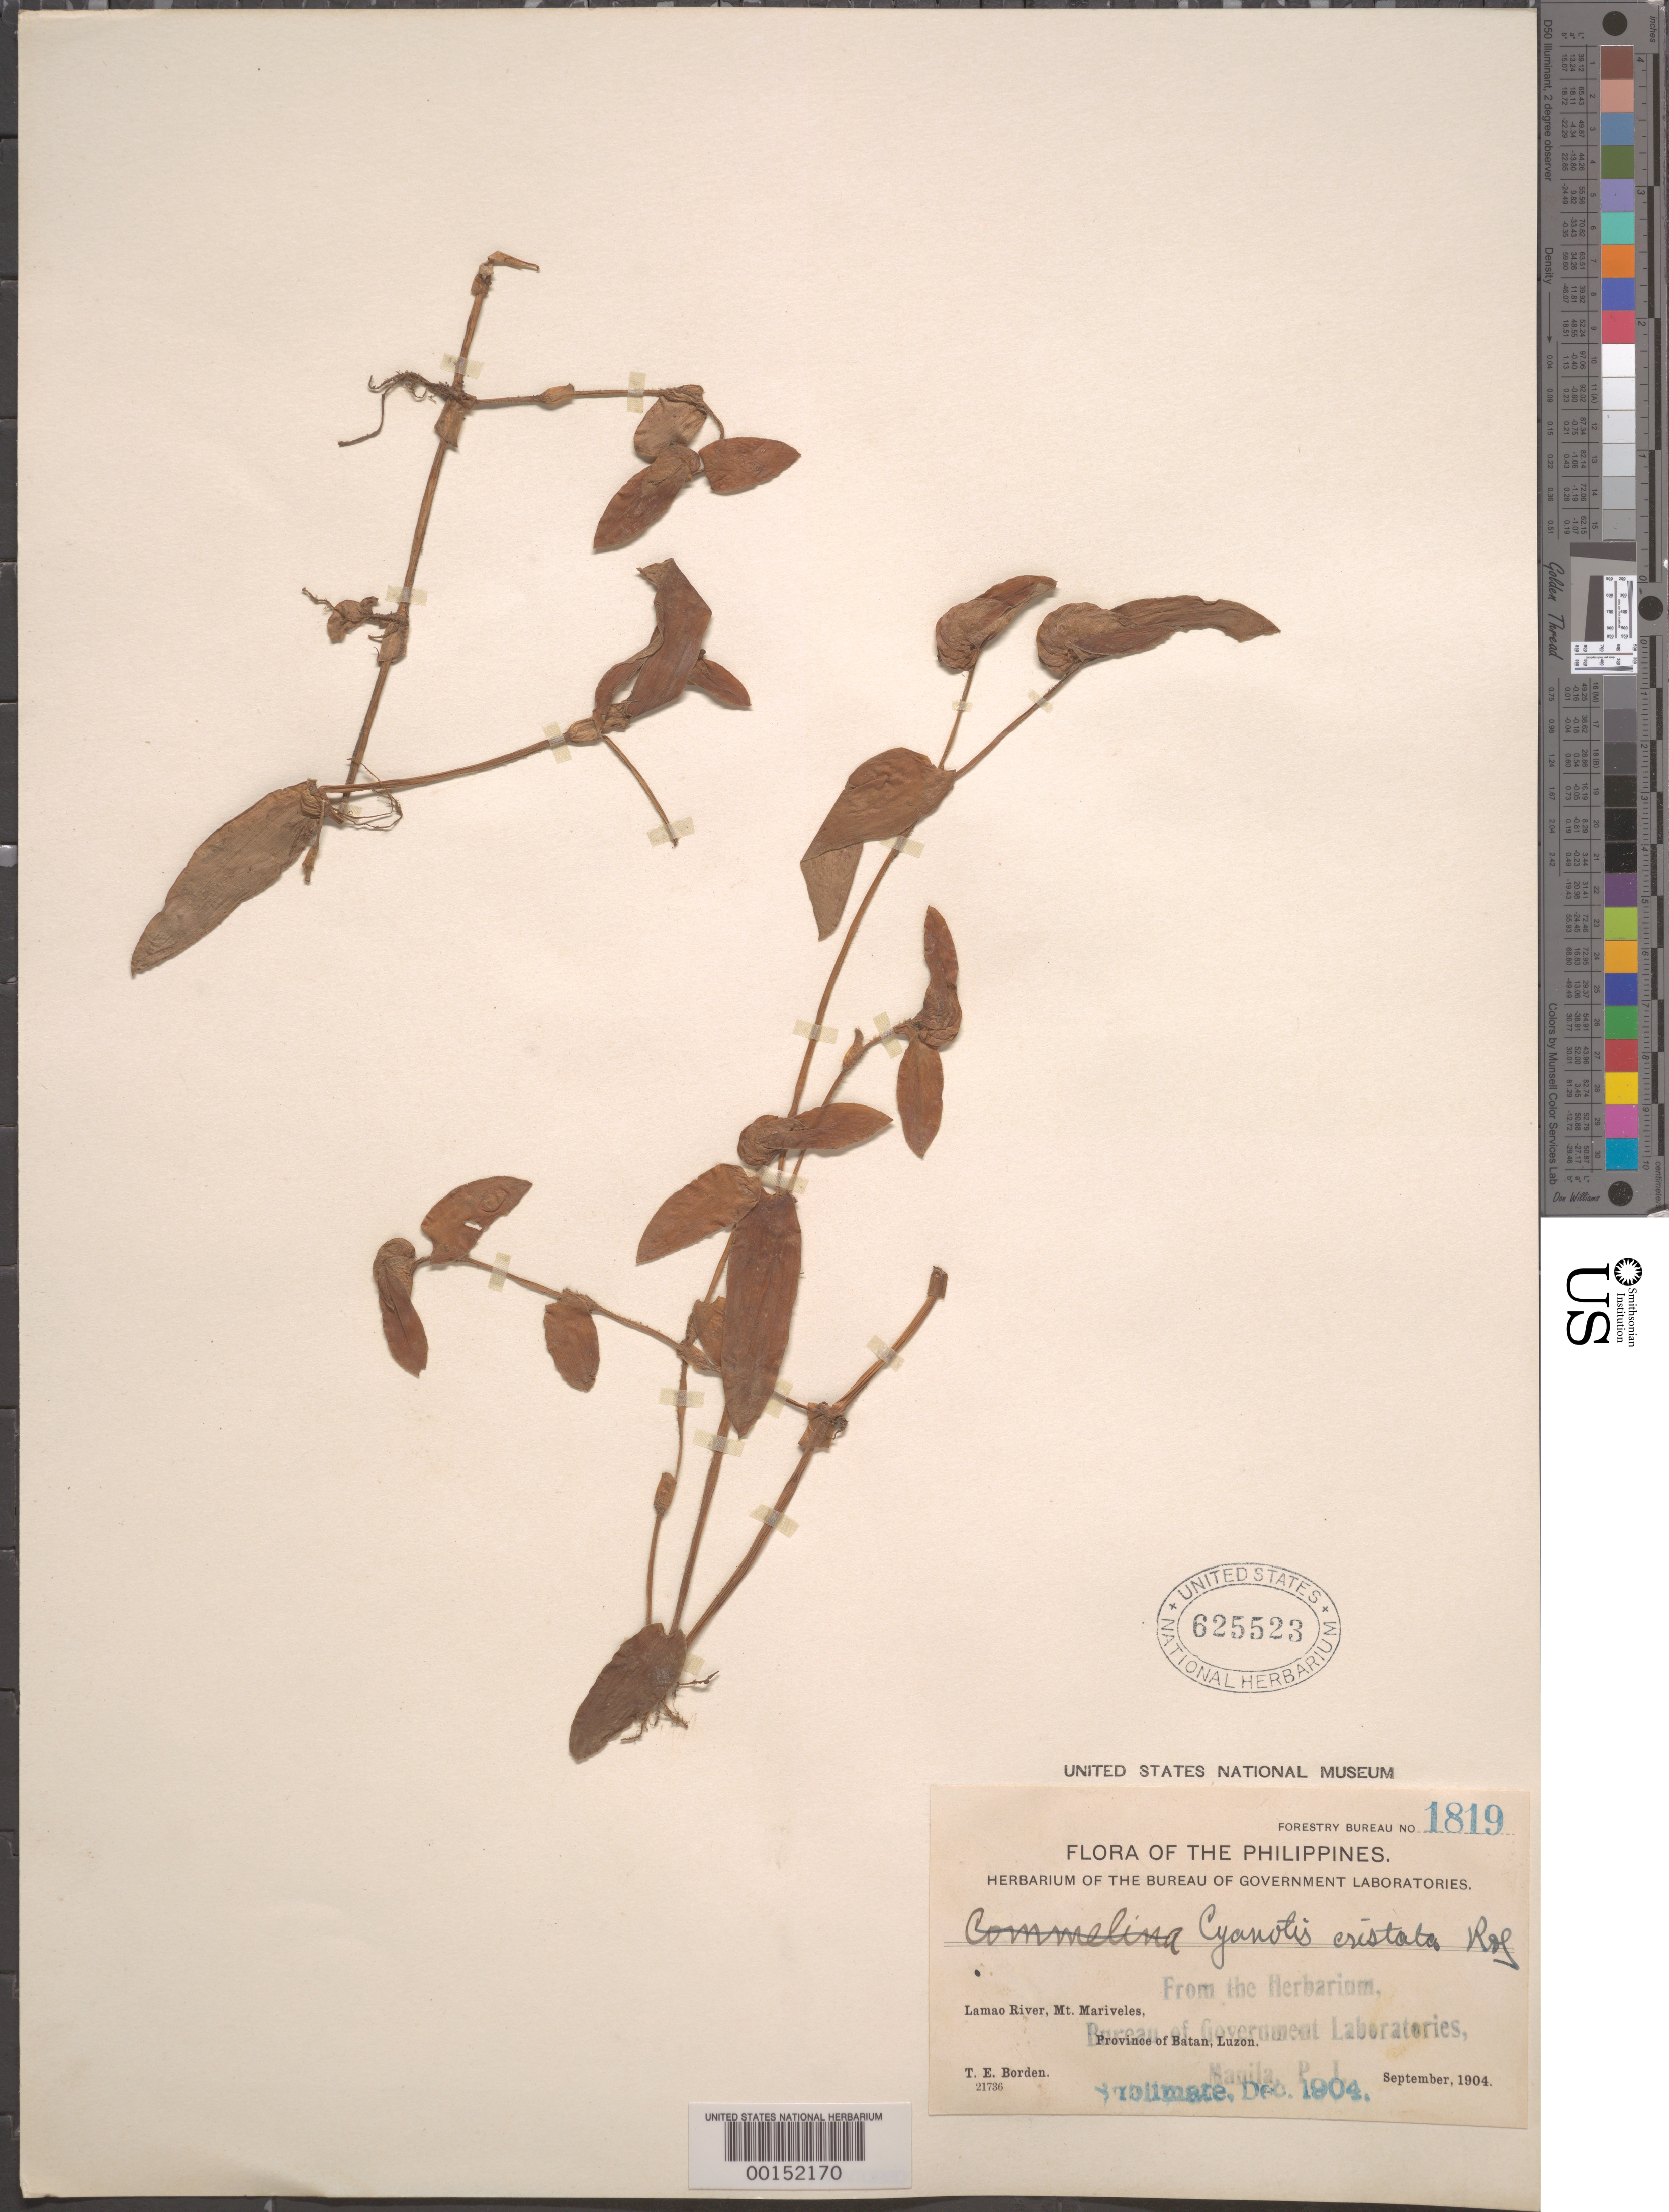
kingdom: Plantae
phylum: Tracheophyta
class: Liliopsida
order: Commelinales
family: Commelinaceae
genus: Cyanotis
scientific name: Cyanotis cristata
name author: (L.) D. Don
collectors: T. E. Borden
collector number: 21736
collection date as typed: Sep 1904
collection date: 1904-09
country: Philippines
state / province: Central Luzon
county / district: Bataan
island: Luzon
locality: Lamao River, Mt. Mariveles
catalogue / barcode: US 625523